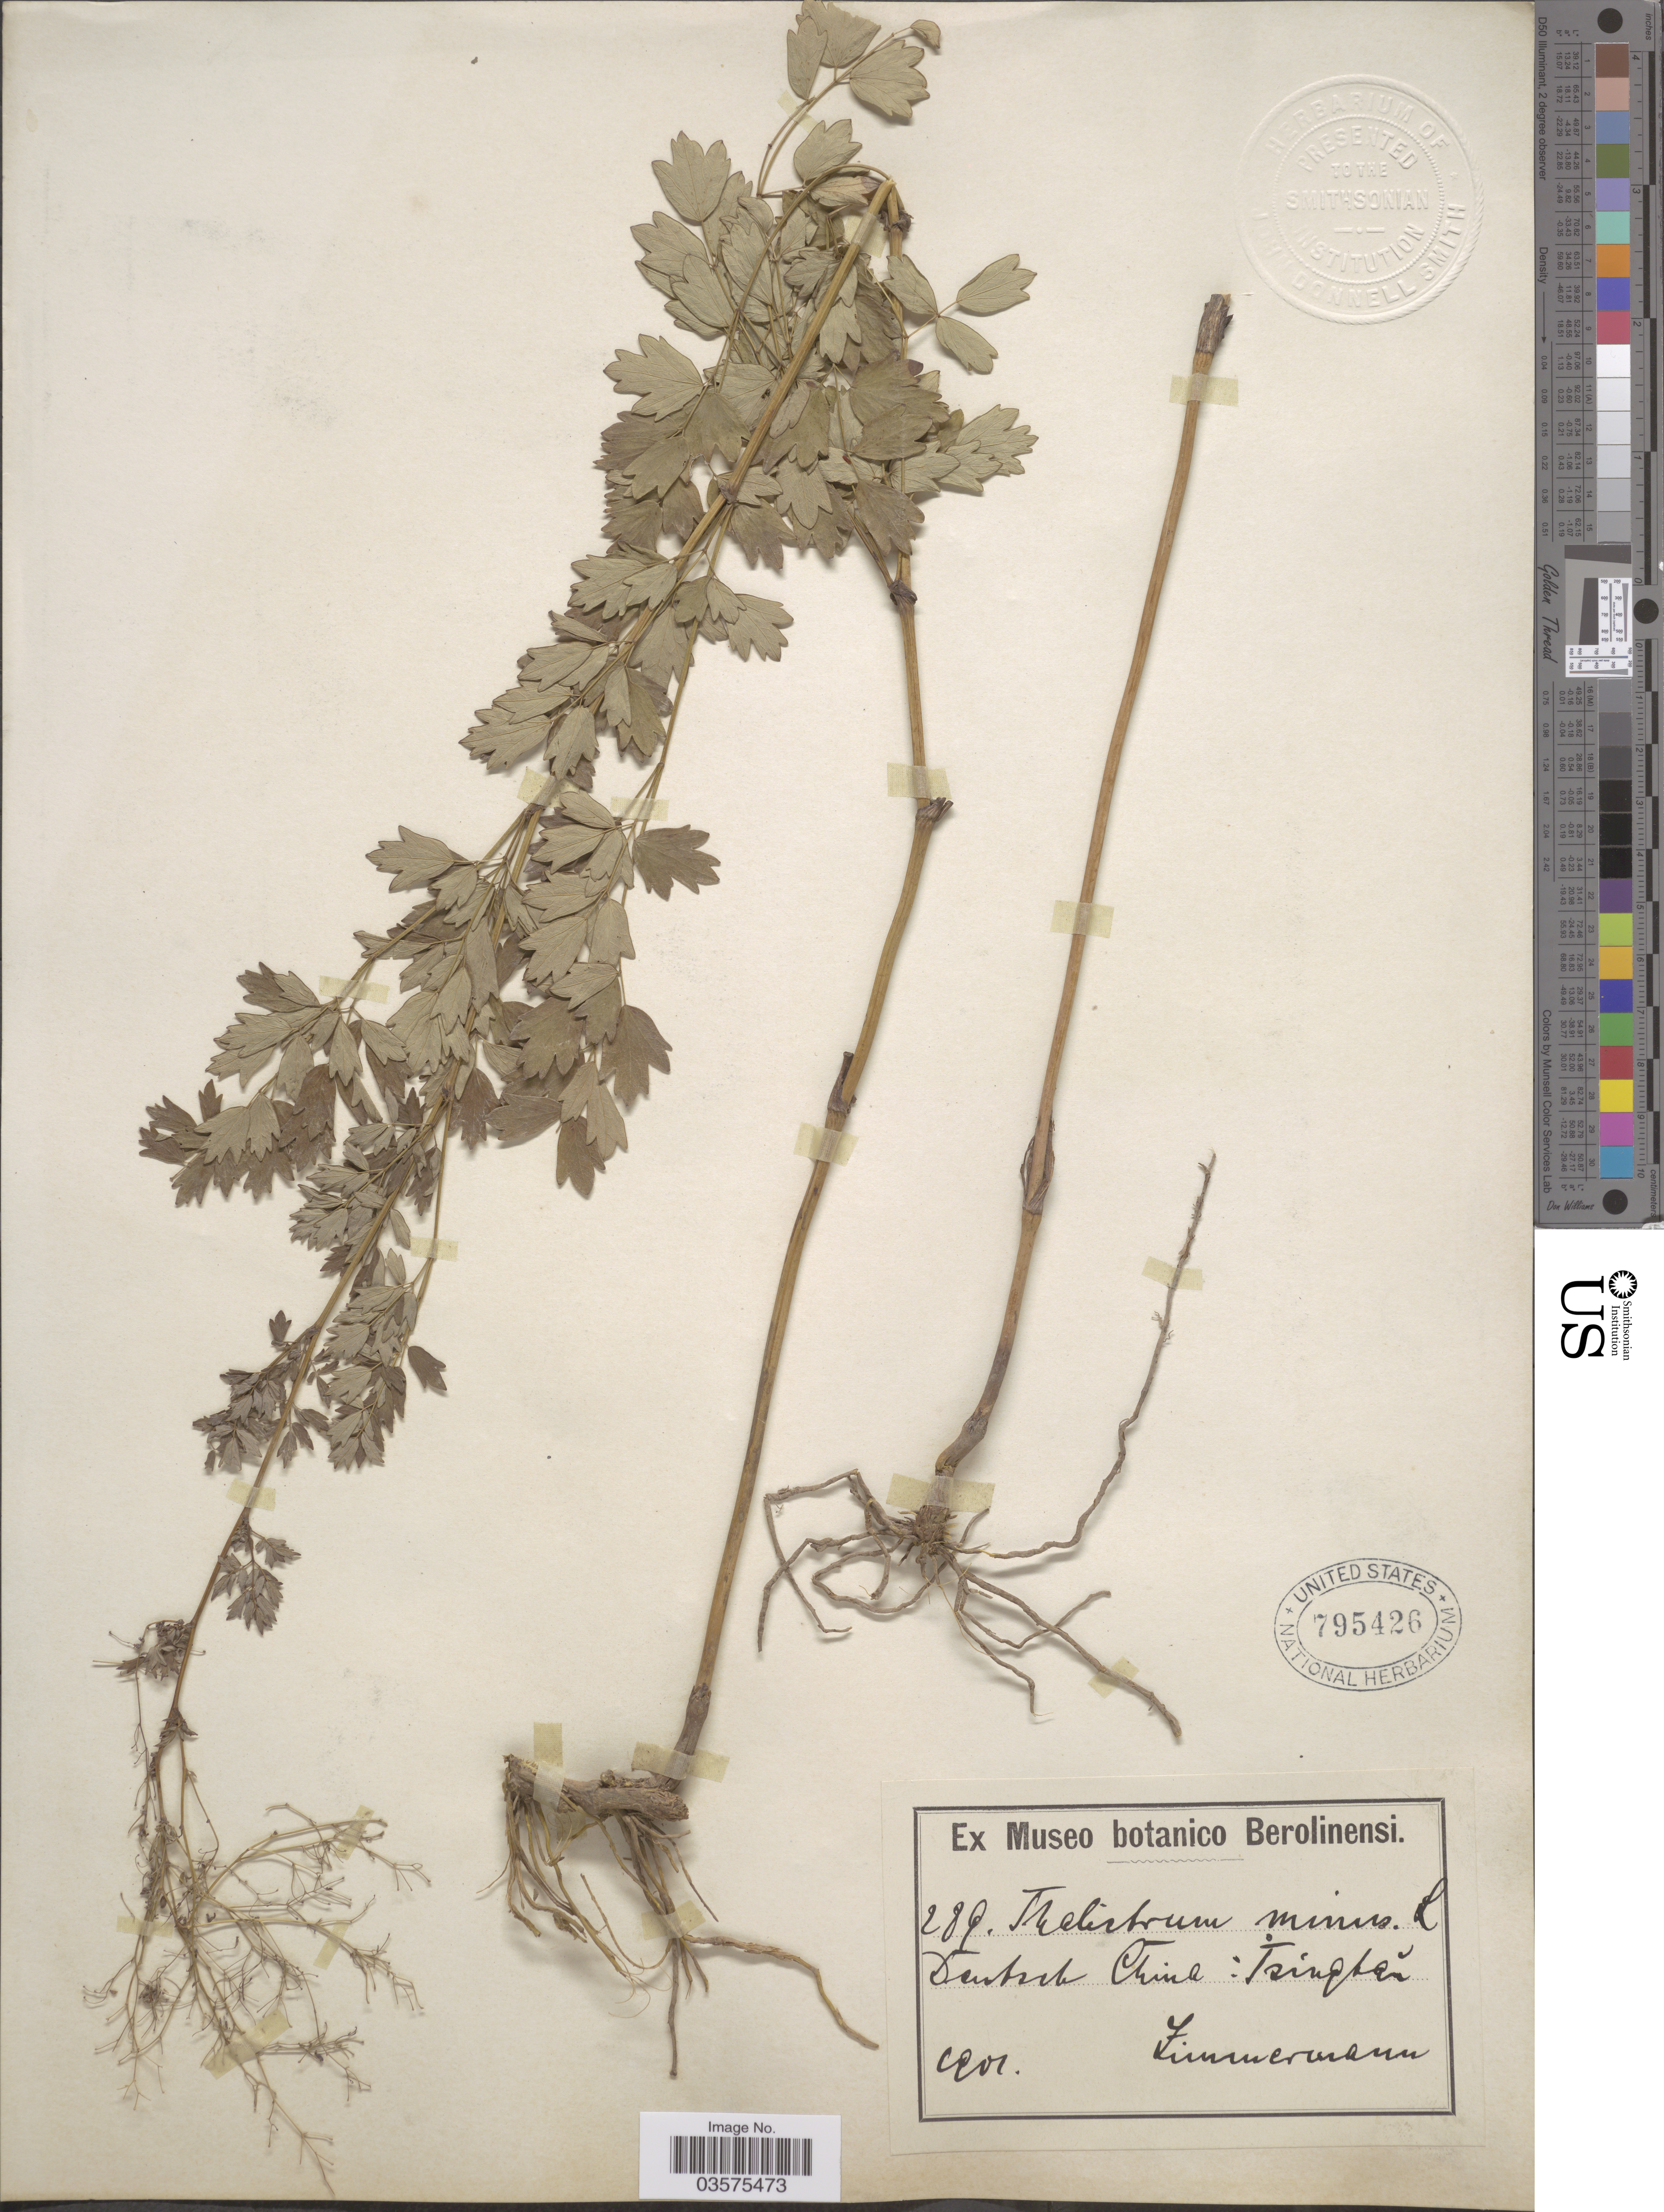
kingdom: Plantae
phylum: Tracheophyta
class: Magnoliopsida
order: Ranunculales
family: Ranunculaceae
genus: Thalictrum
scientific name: Thalictrum minus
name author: L.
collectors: -. Zimmermann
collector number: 289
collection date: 1901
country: China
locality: Deutsch China; Tsingtao.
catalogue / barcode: US 795426